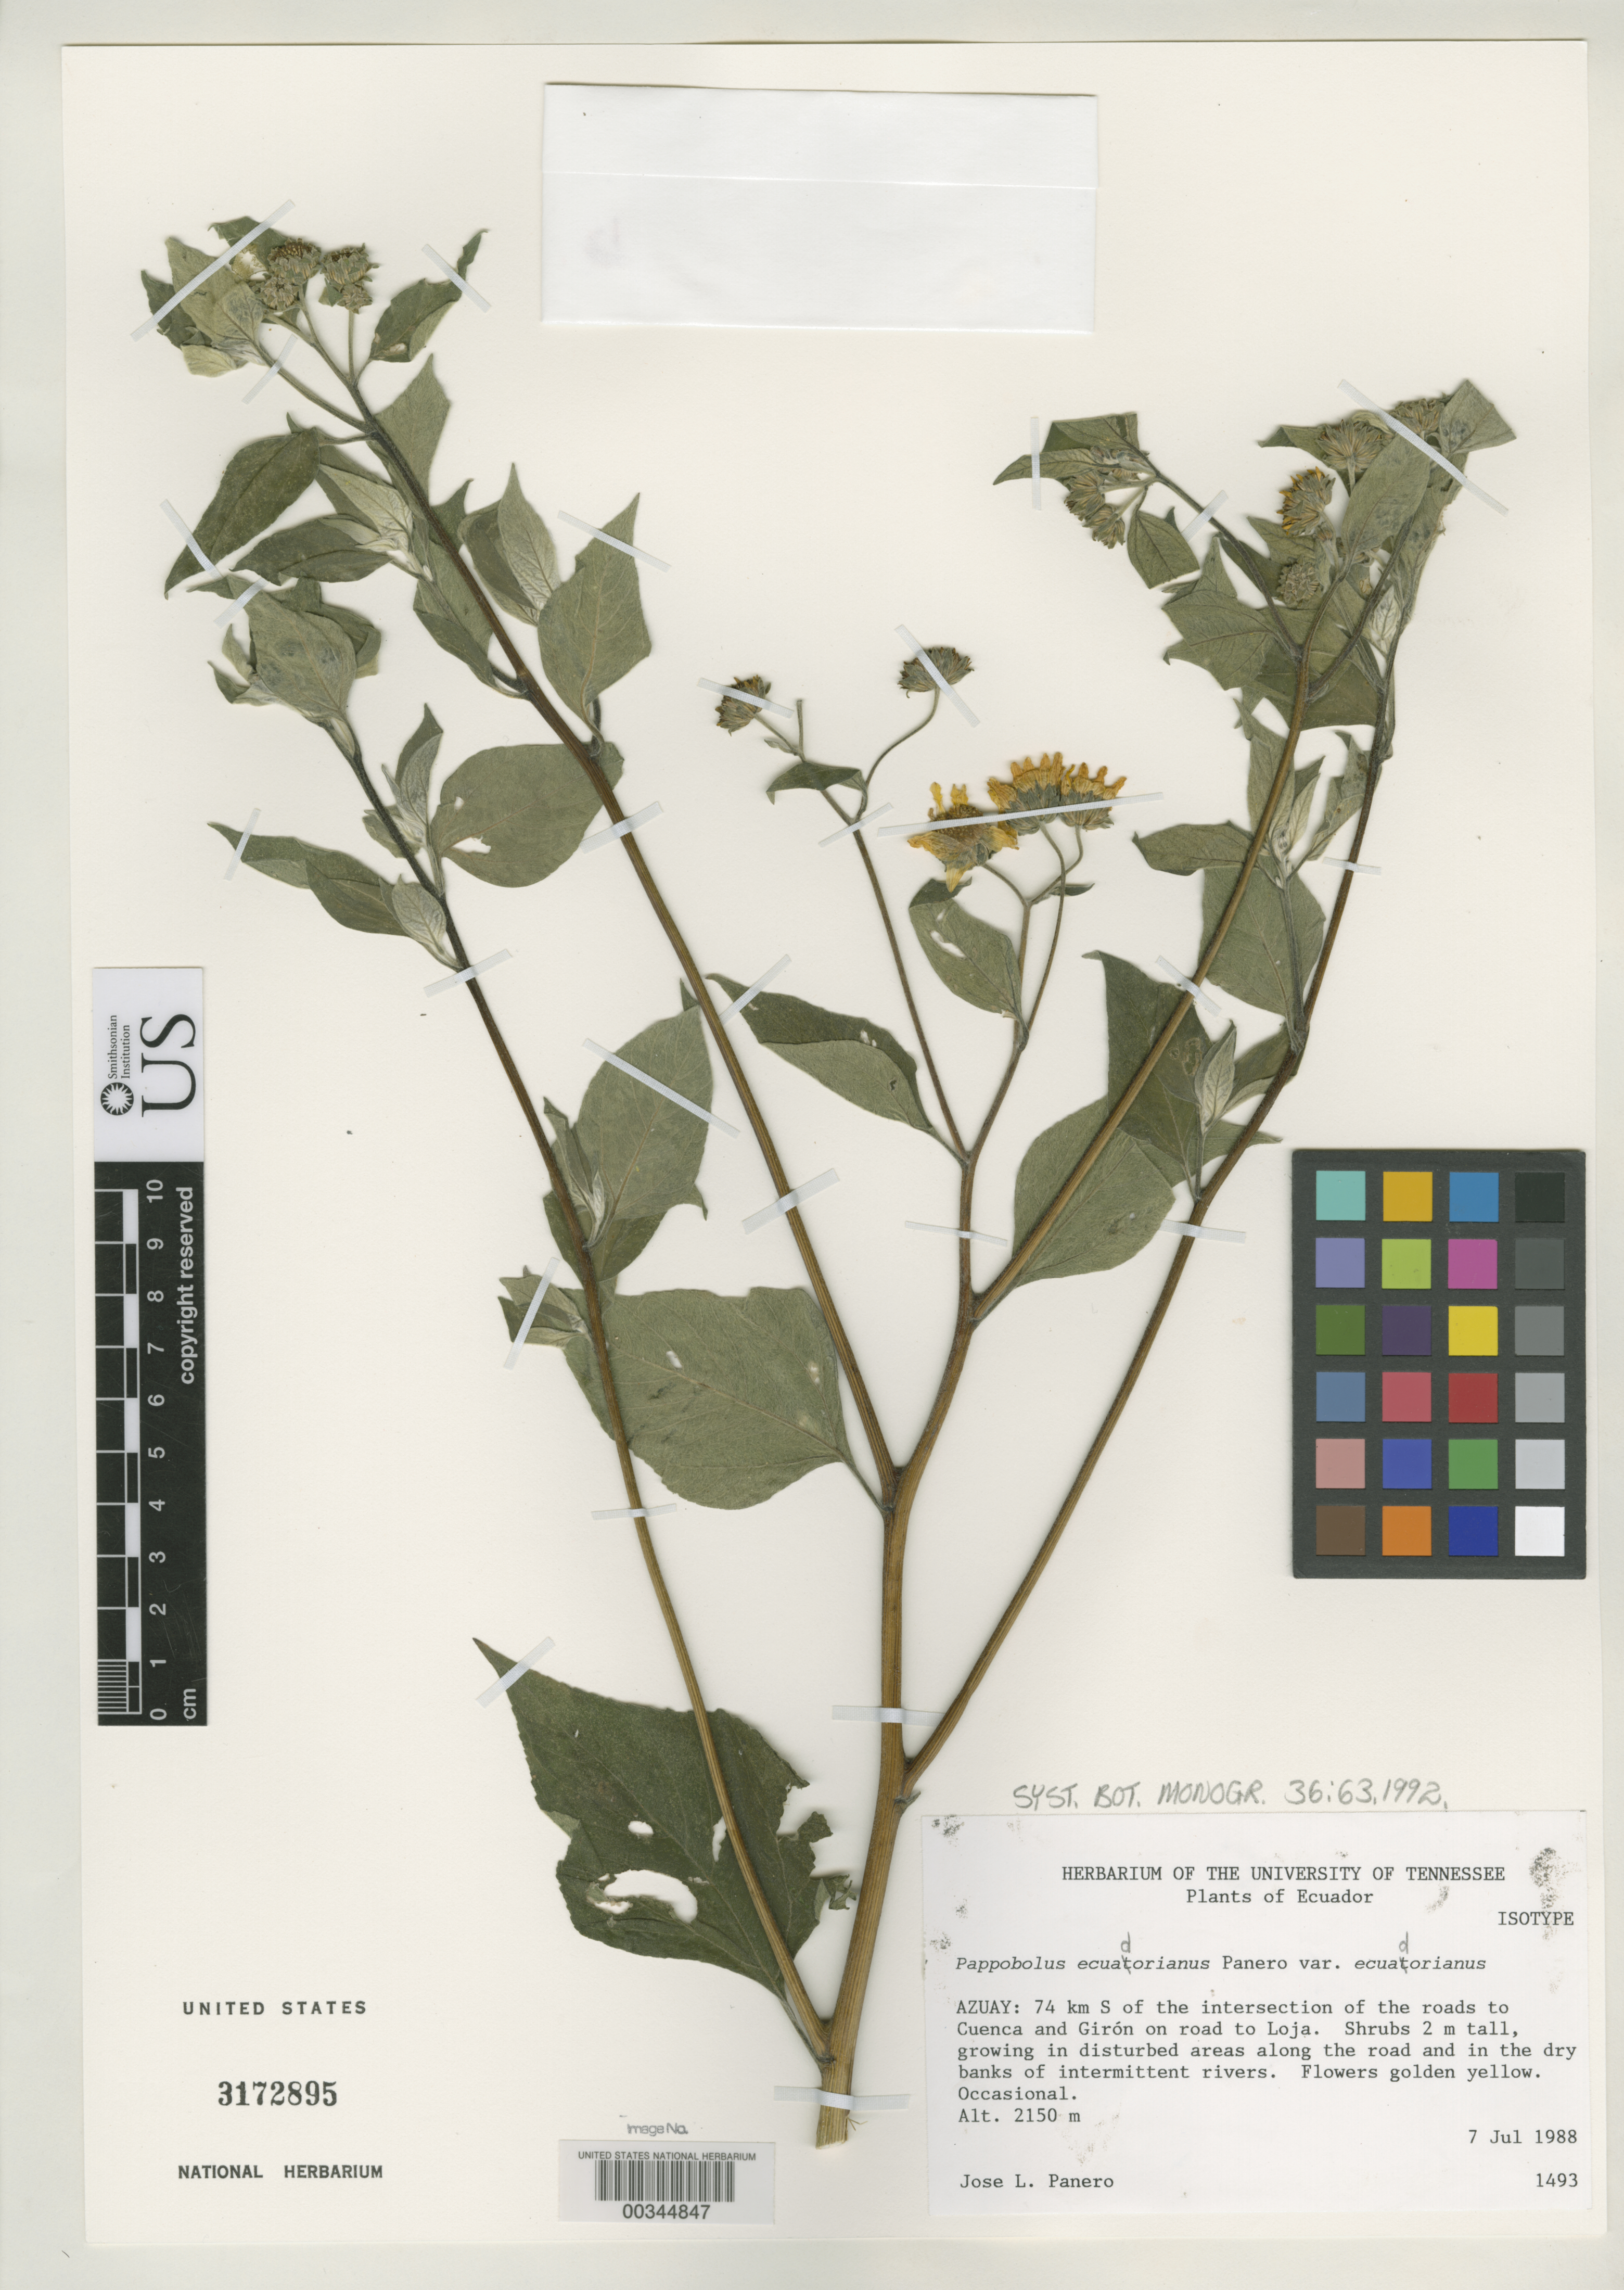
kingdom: Plantae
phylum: Tracheophyta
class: Magnoliopsida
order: Asterales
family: Asteraceae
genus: Pappobolus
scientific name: Pappobolus ecuadoriensis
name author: Panero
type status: Isotype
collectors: J. L. Panero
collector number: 1493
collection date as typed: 07 Jul 1988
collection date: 1988-07-07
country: Ecuador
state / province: Azuay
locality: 74 km S of intersection of roads to Cuenca & Giron on road to Loja.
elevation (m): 2150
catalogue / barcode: US 3172895